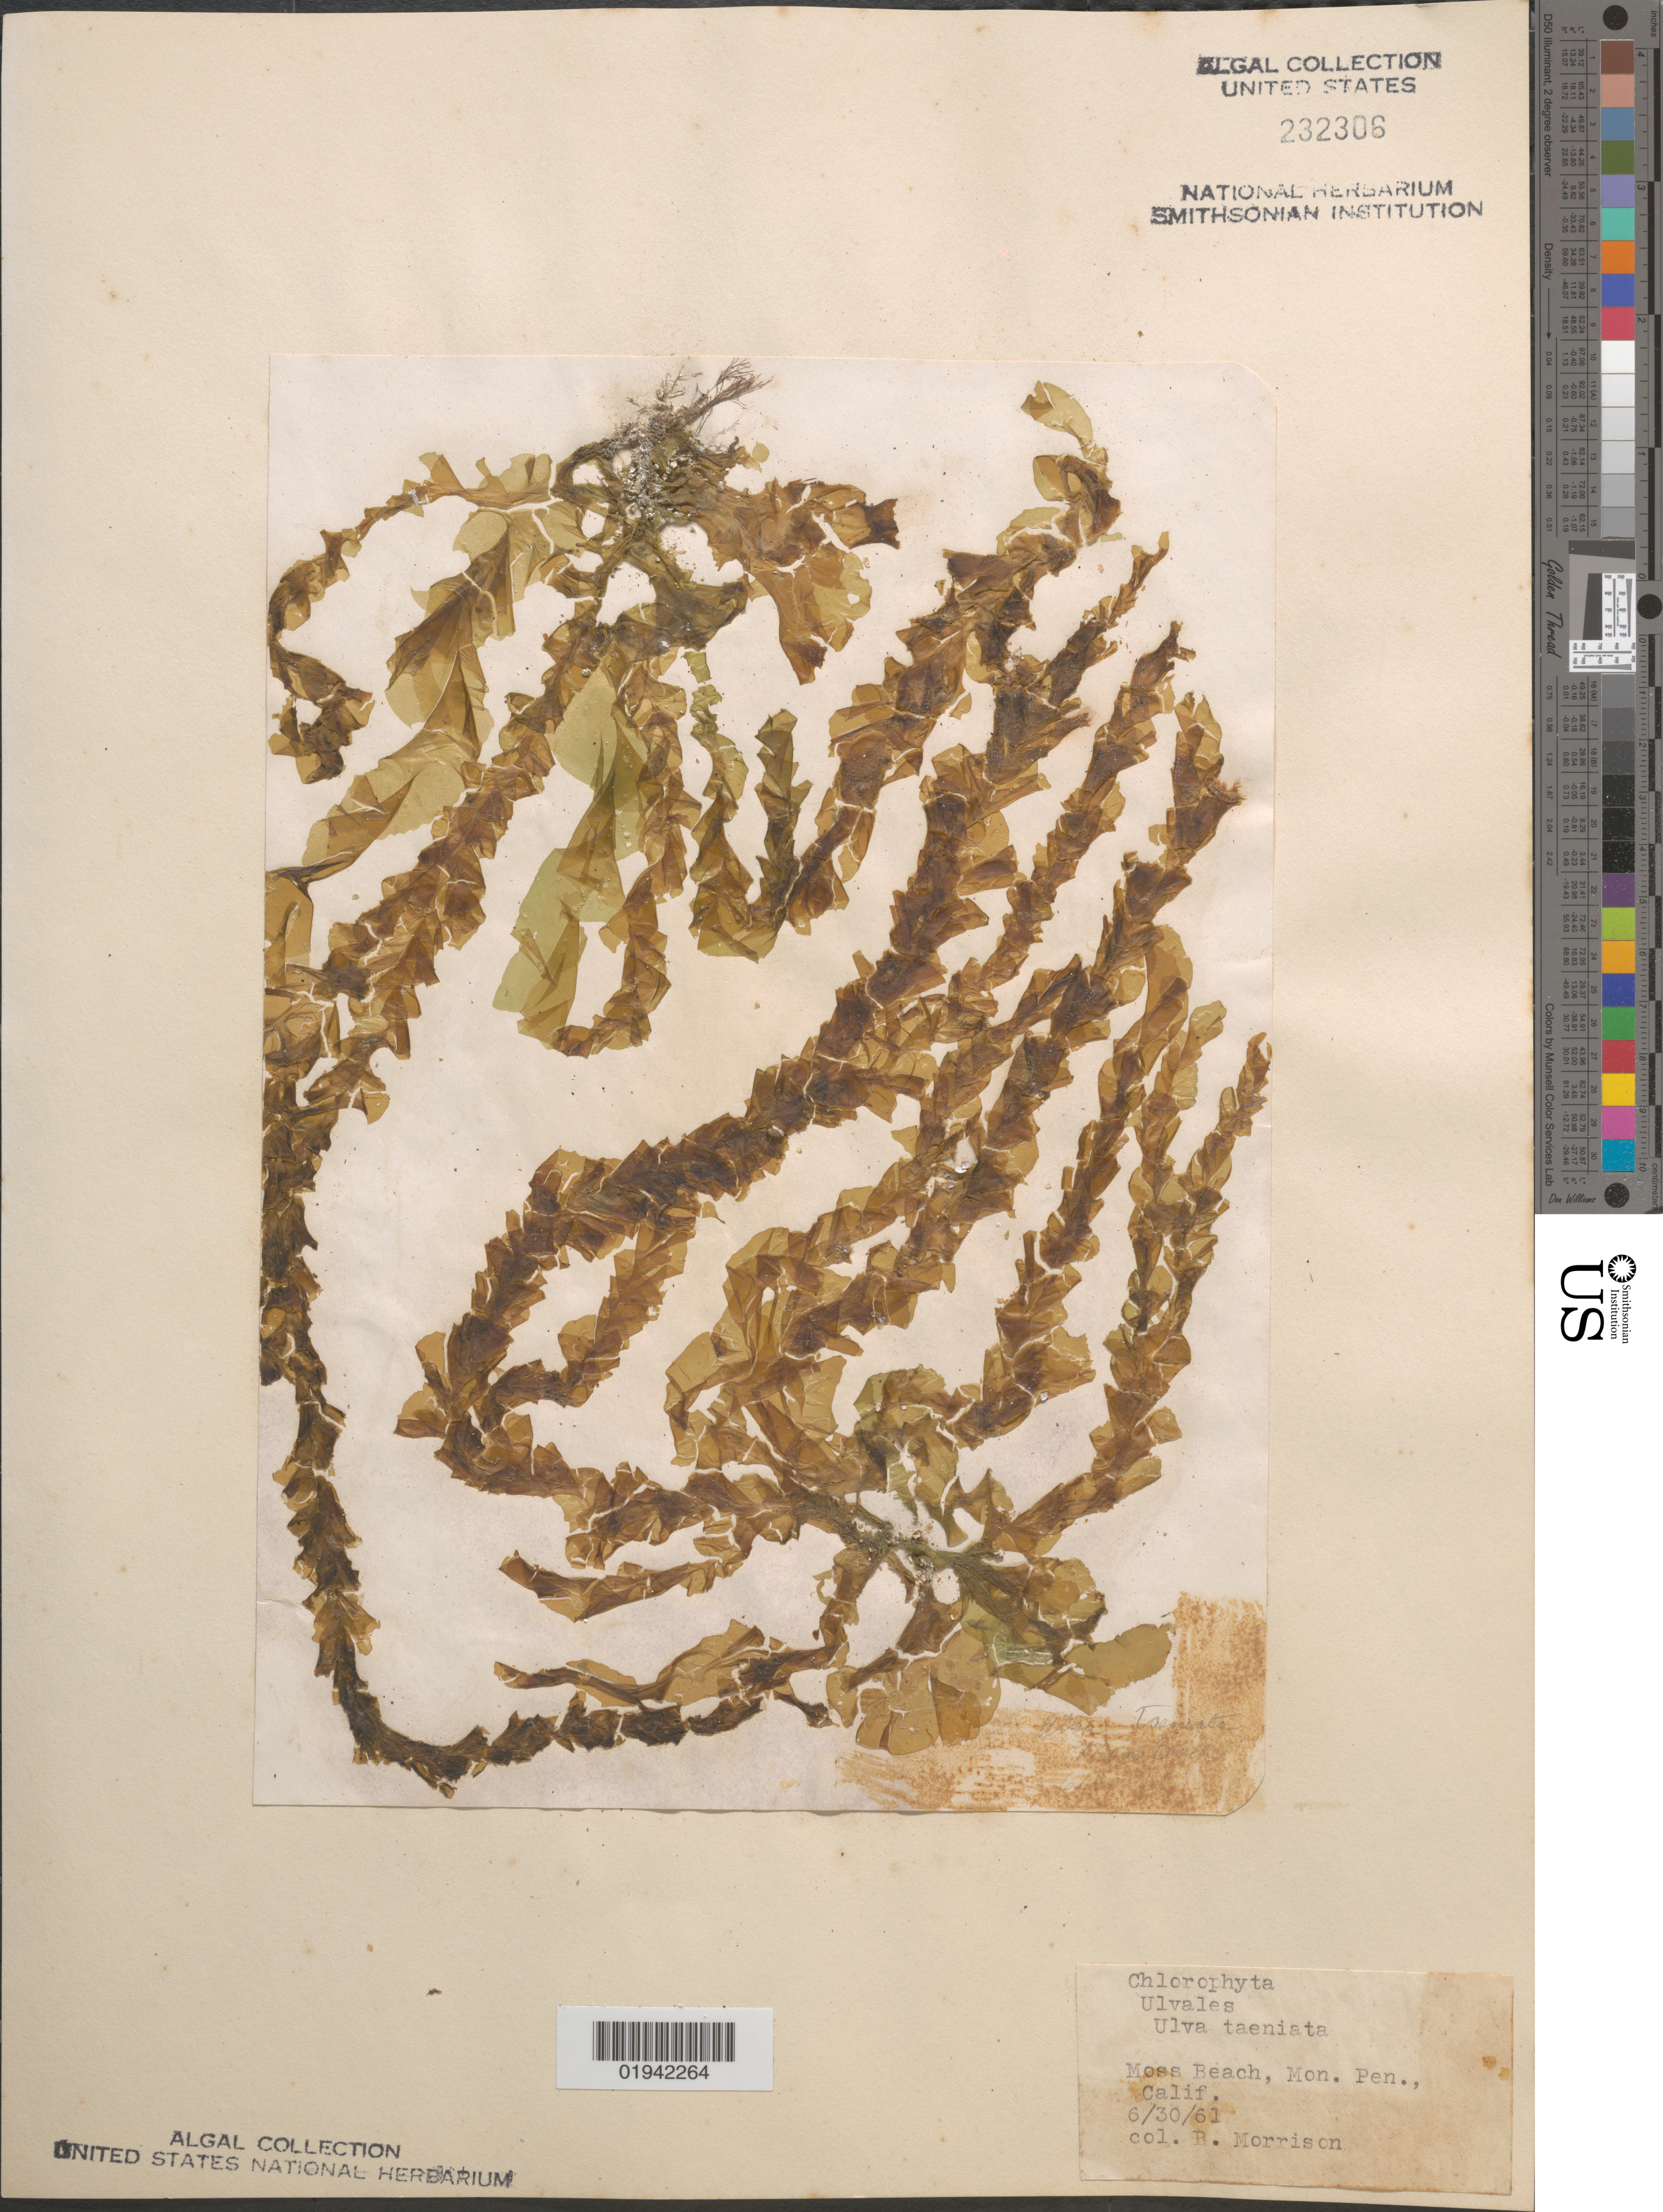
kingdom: Plantae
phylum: Chlorophyta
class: Ulvophyceae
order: Ulvales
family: Ulvaceae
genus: Ulva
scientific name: Ulva taeniata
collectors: B. Morrison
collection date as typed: Transcribed d/m/y: 30/6/61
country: United States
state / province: California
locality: Moss Beach, Mon. Pen.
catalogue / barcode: US 232306